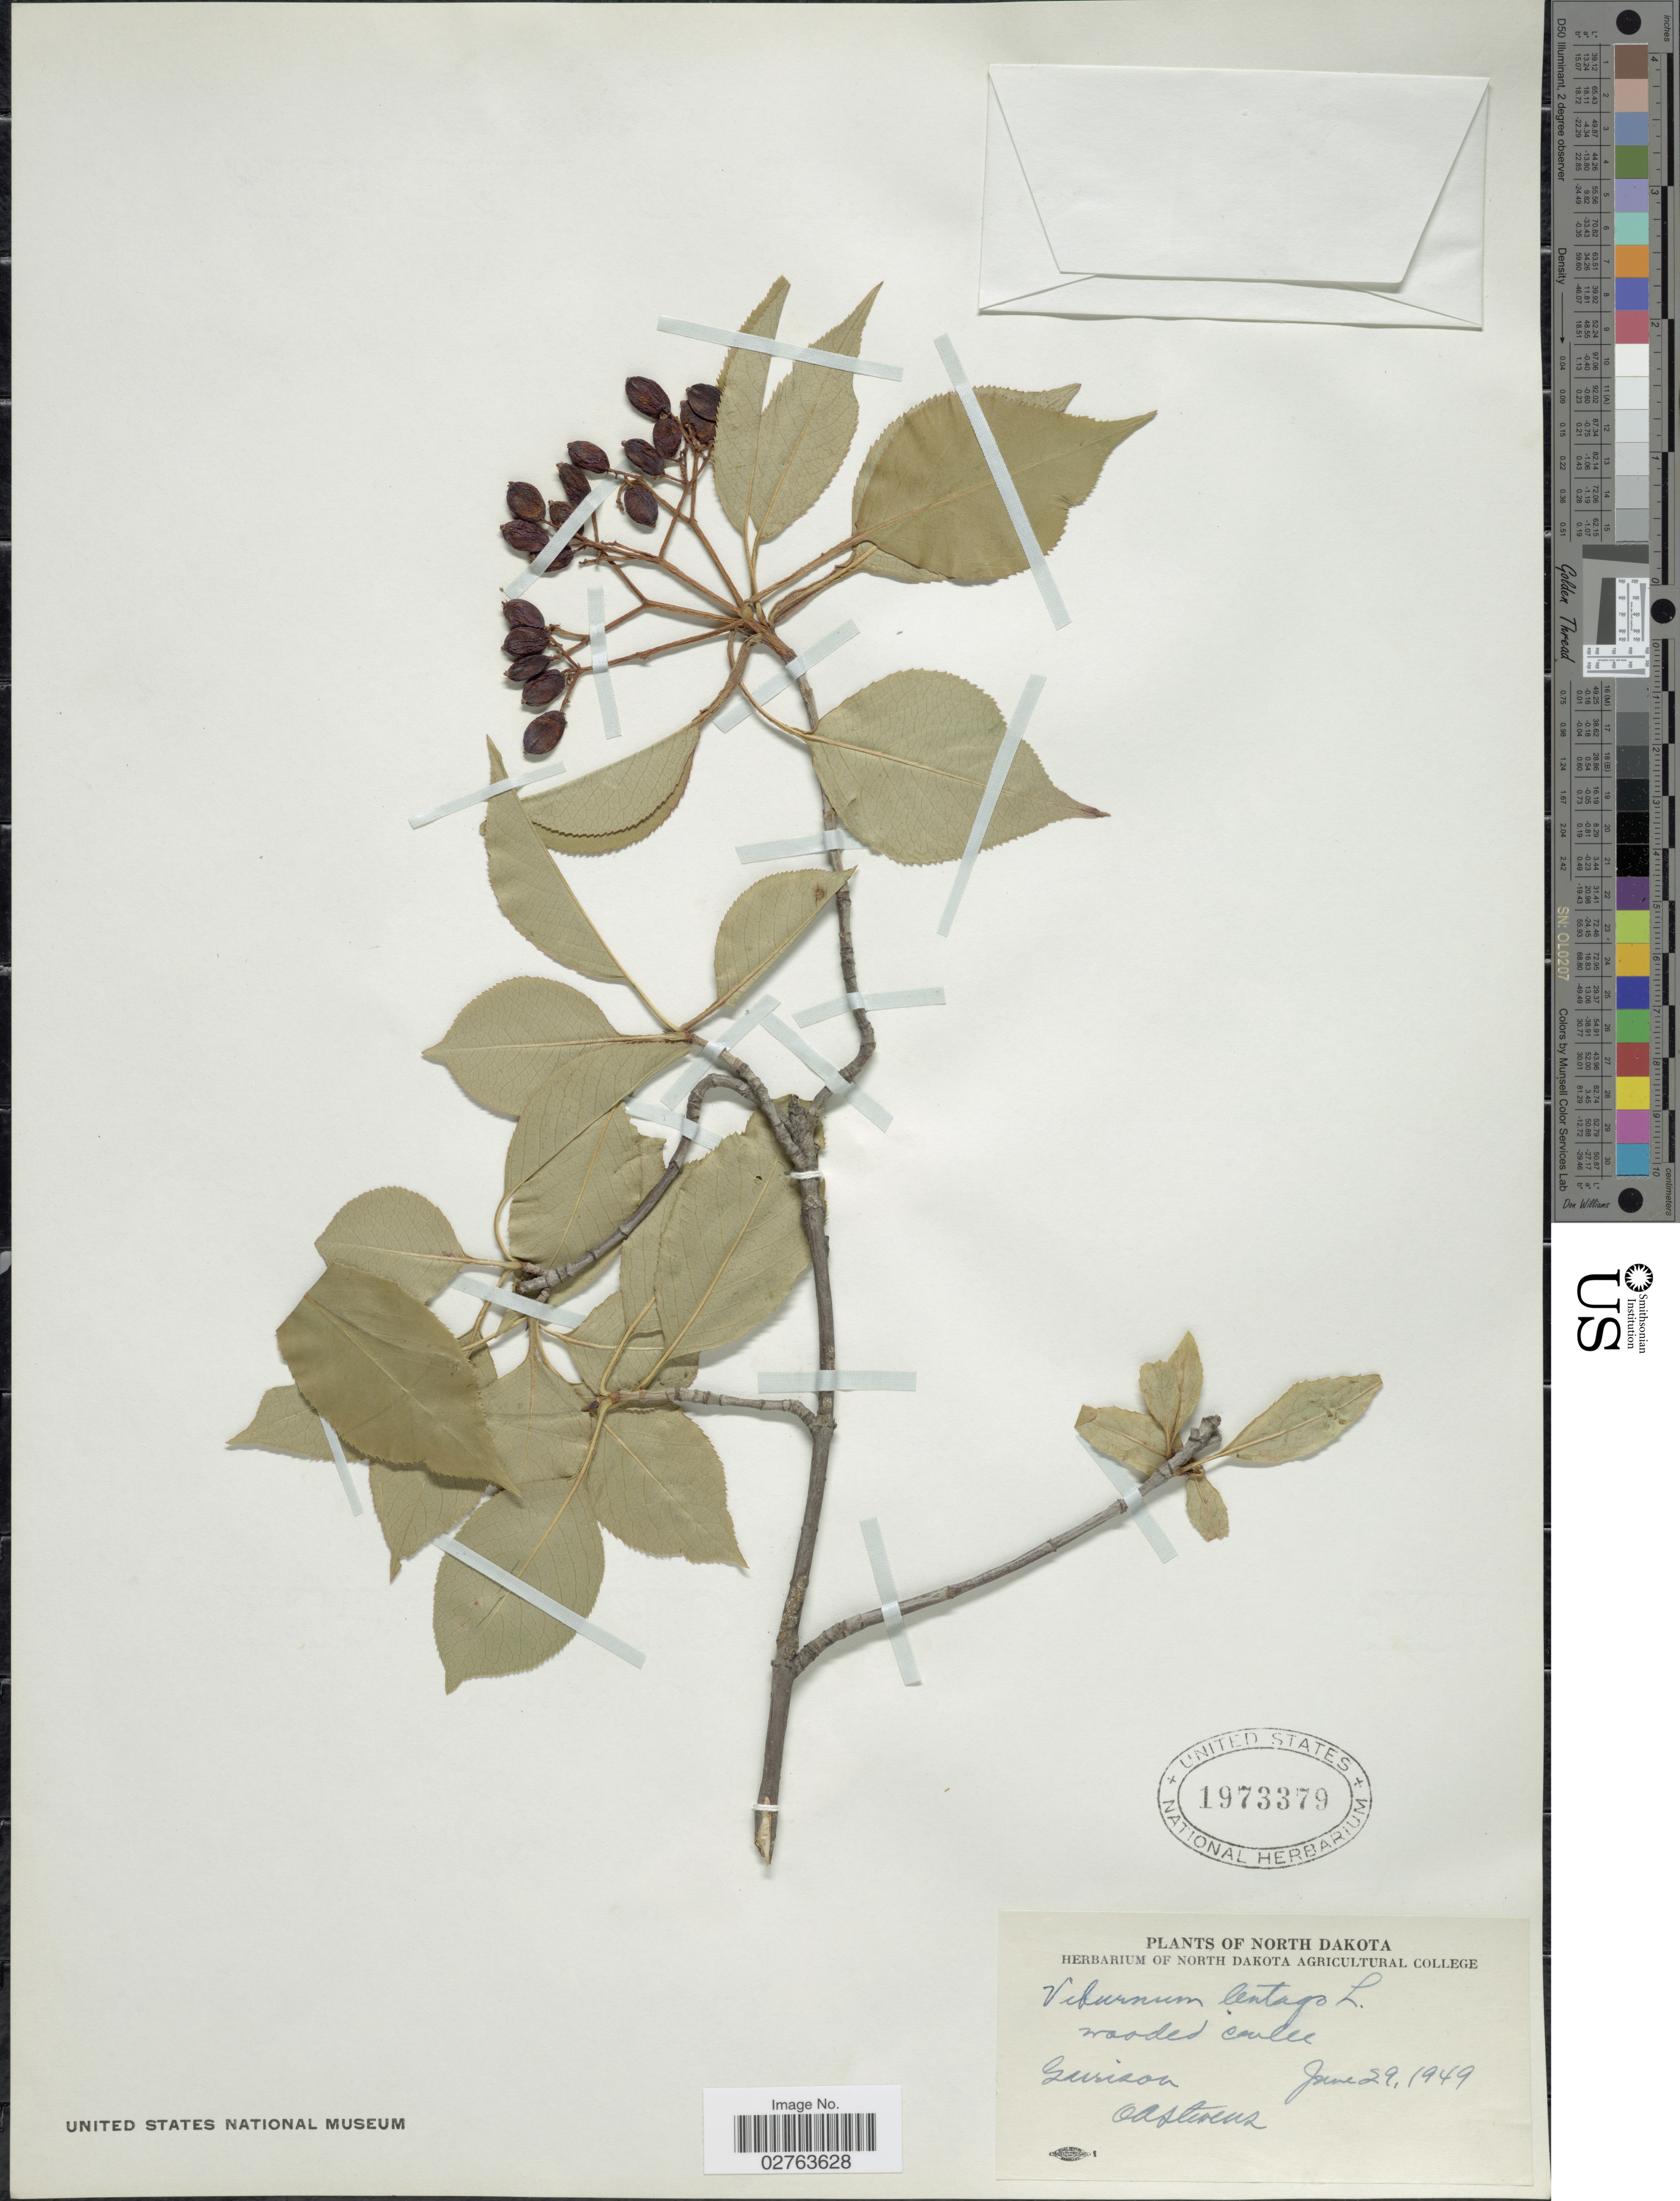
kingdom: Plantae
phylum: Tracheophyta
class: Magnoliopsida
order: Dipsacales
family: Viburnaceae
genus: Viburnum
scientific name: Viburnum lentago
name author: L.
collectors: -. Oastroius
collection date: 1949-06-29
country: United States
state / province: North Dakota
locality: Garrison.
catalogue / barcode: US 1973379